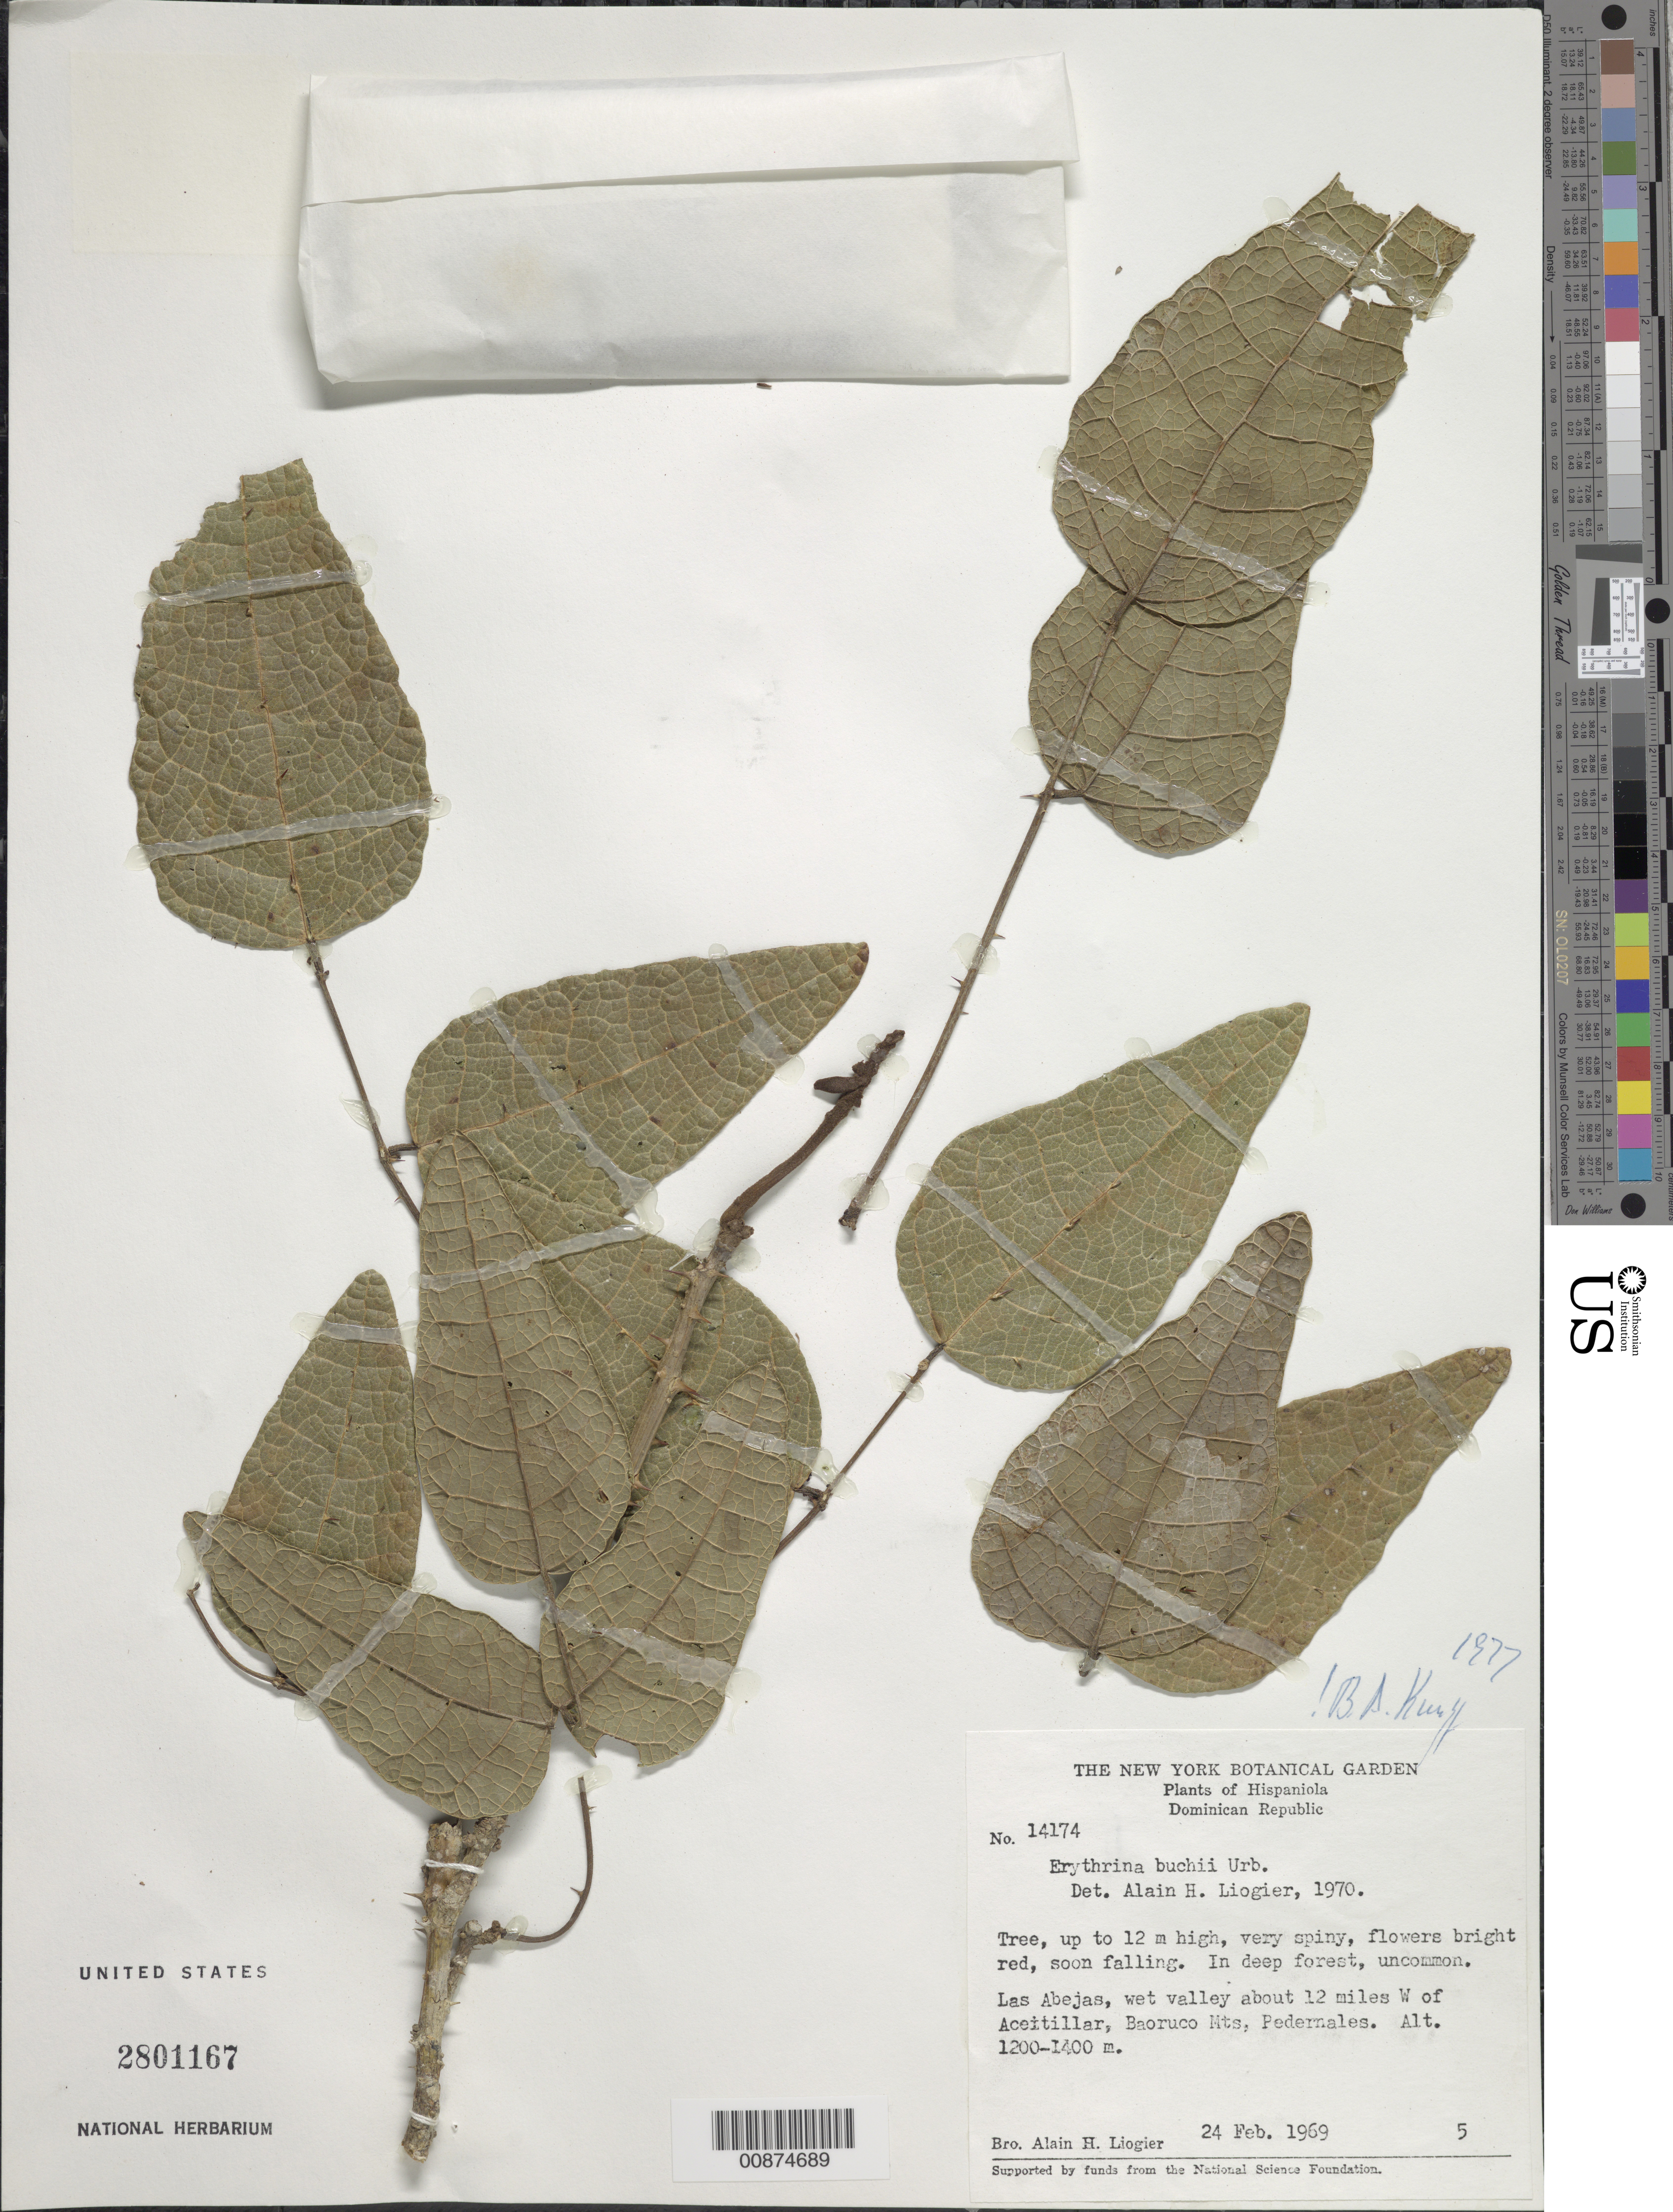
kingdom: Plantae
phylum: Tracheophyta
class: Magnoliopsida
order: Fabales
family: Fabaceae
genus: Erythrina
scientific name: Erythrina buchii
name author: Urb.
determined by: Krukoff, B. A.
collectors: A. H. Liogier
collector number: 14174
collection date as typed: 24 Feb 1969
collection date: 1969-02-24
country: Dominican Republic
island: Hispaniola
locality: Las Abejas, wet valley about 12 miles W of Aceitillar, Baoruco Mts., Pedernales.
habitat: In deep forest.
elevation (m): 1200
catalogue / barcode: US 2801167